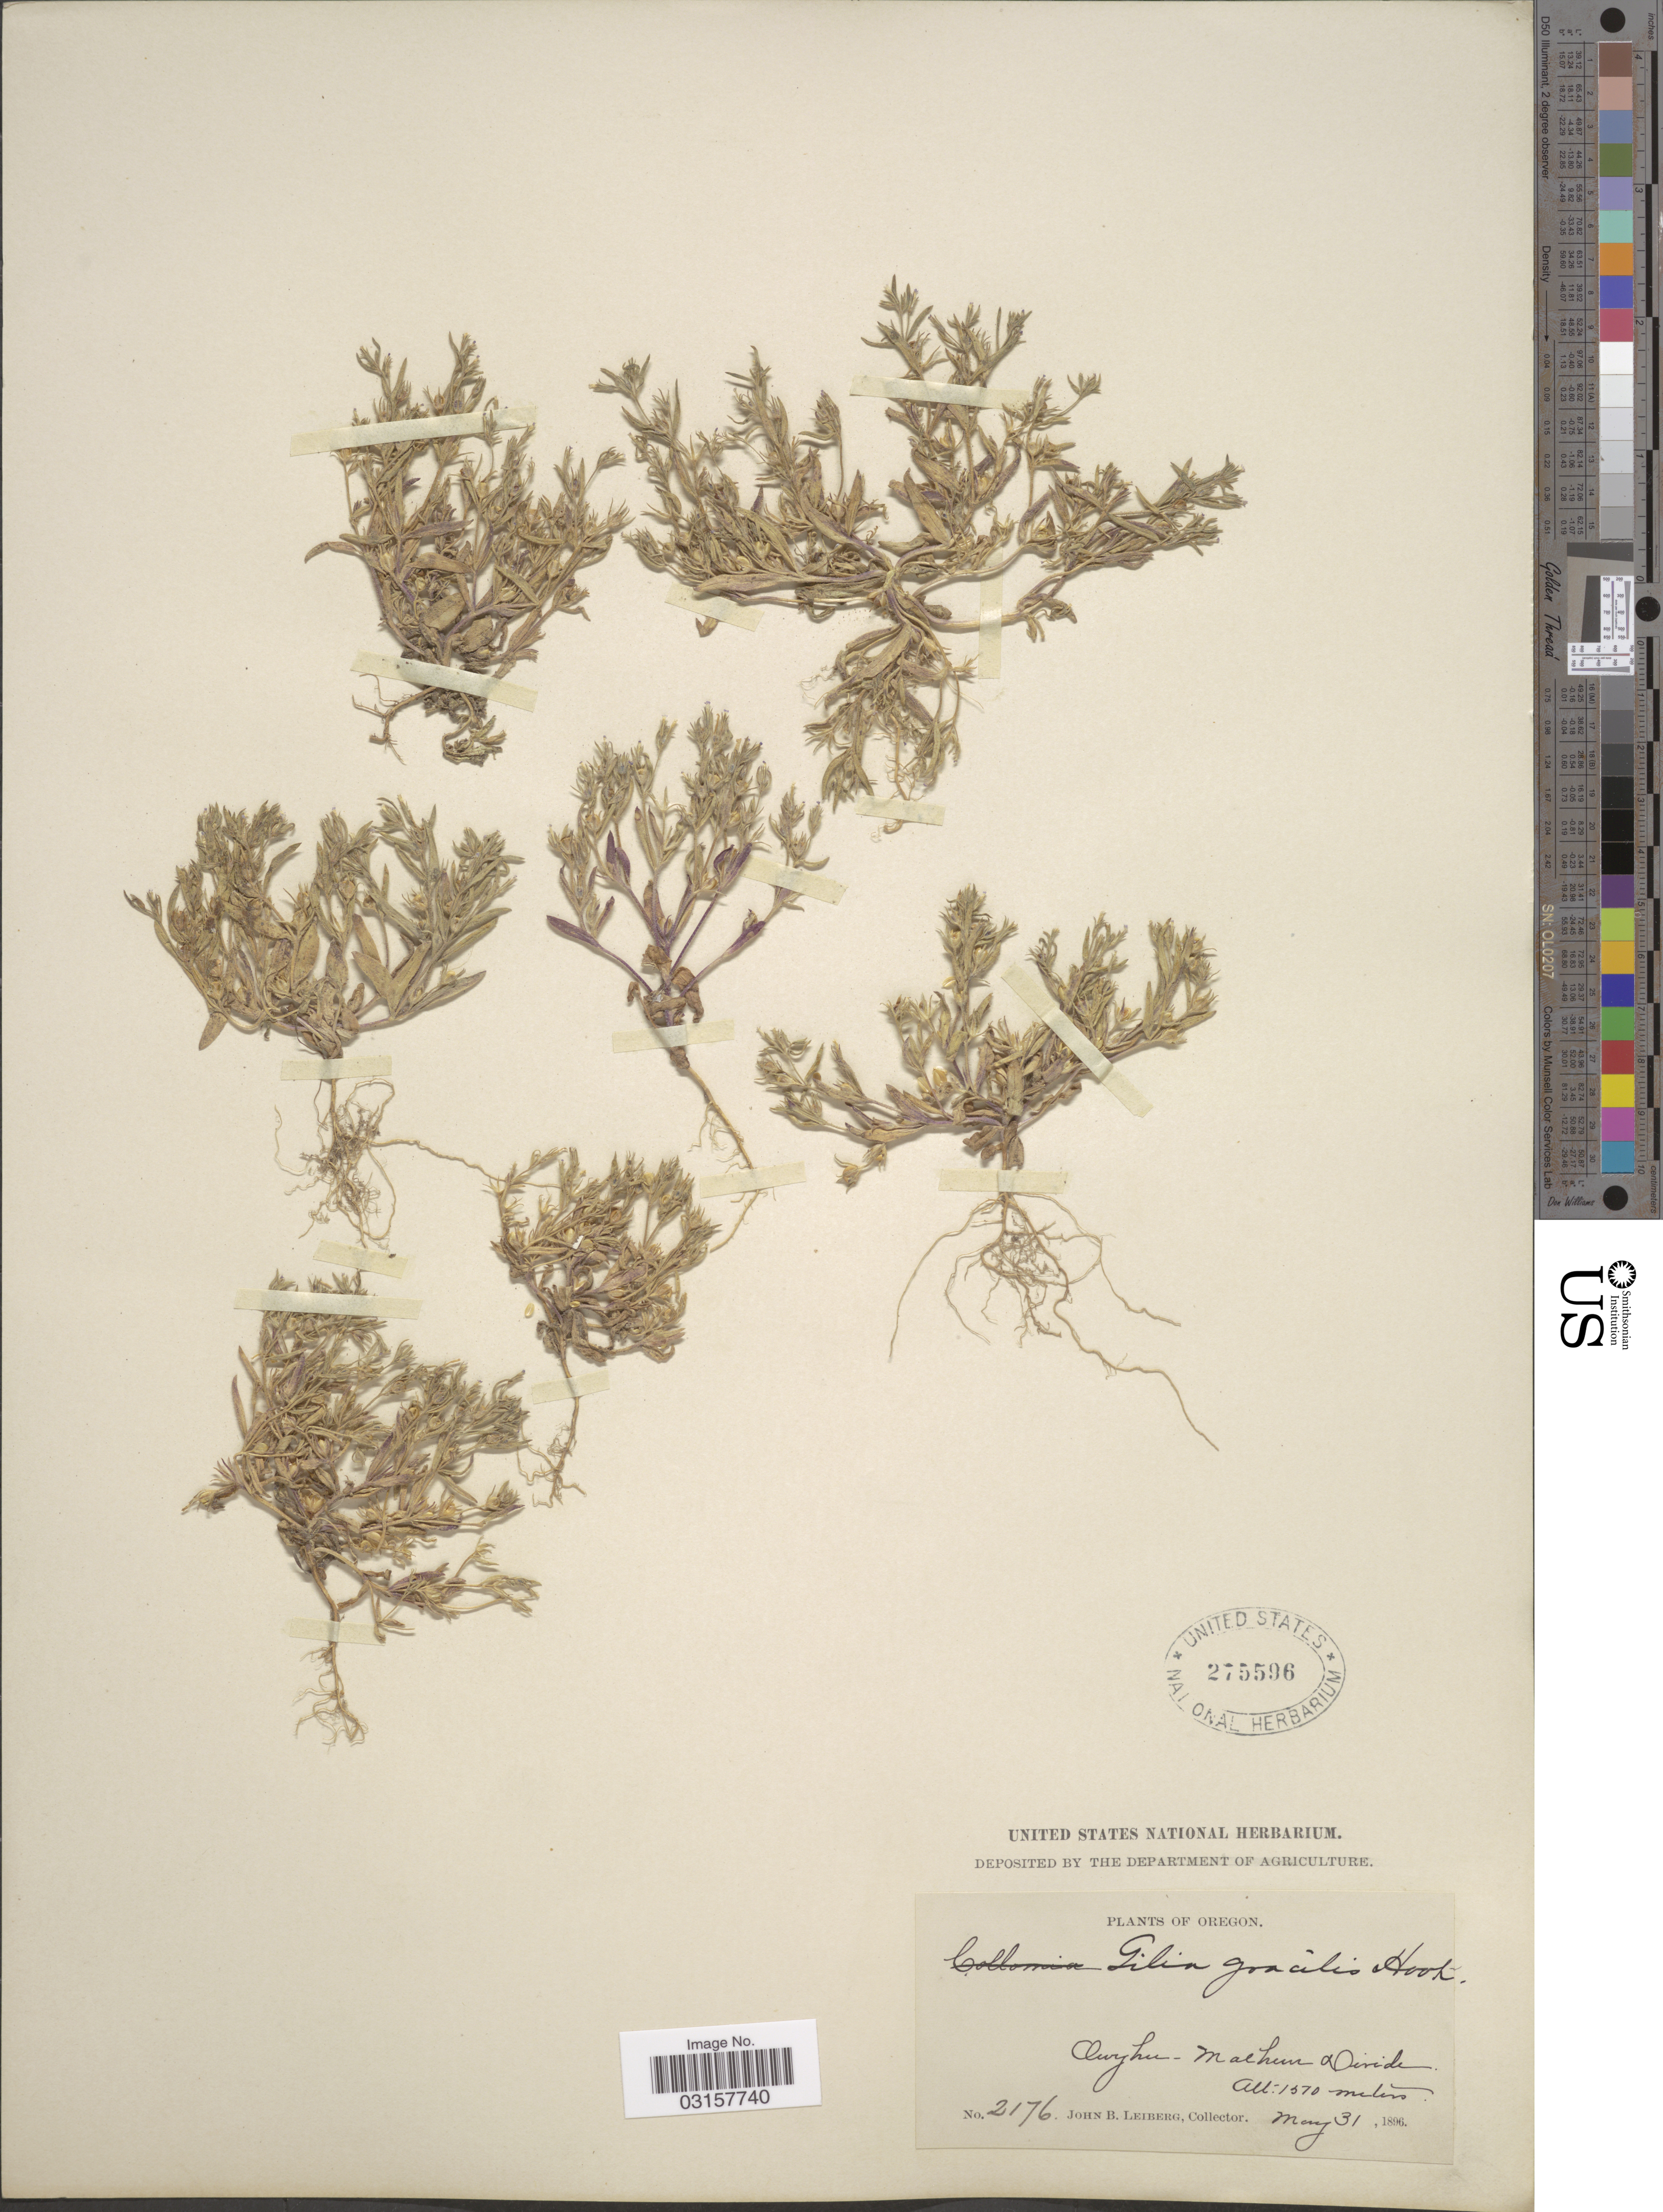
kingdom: Plantae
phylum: Tracheophyta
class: Magnoliopsida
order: Ericales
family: Polemoniaceae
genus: Microsteris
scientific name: Microsteris gracilis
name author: (Hook.) Greene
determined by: (US) Smithsonian Institution - National Museum of Natural History - Department of Botany (UNITED STATES)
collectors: J. B. Leiberg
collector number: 2176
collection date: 1896-05-31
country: United States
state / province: Oregon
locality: Owyhee - Malheur Divide.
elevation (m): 1570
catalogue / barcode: US 275596